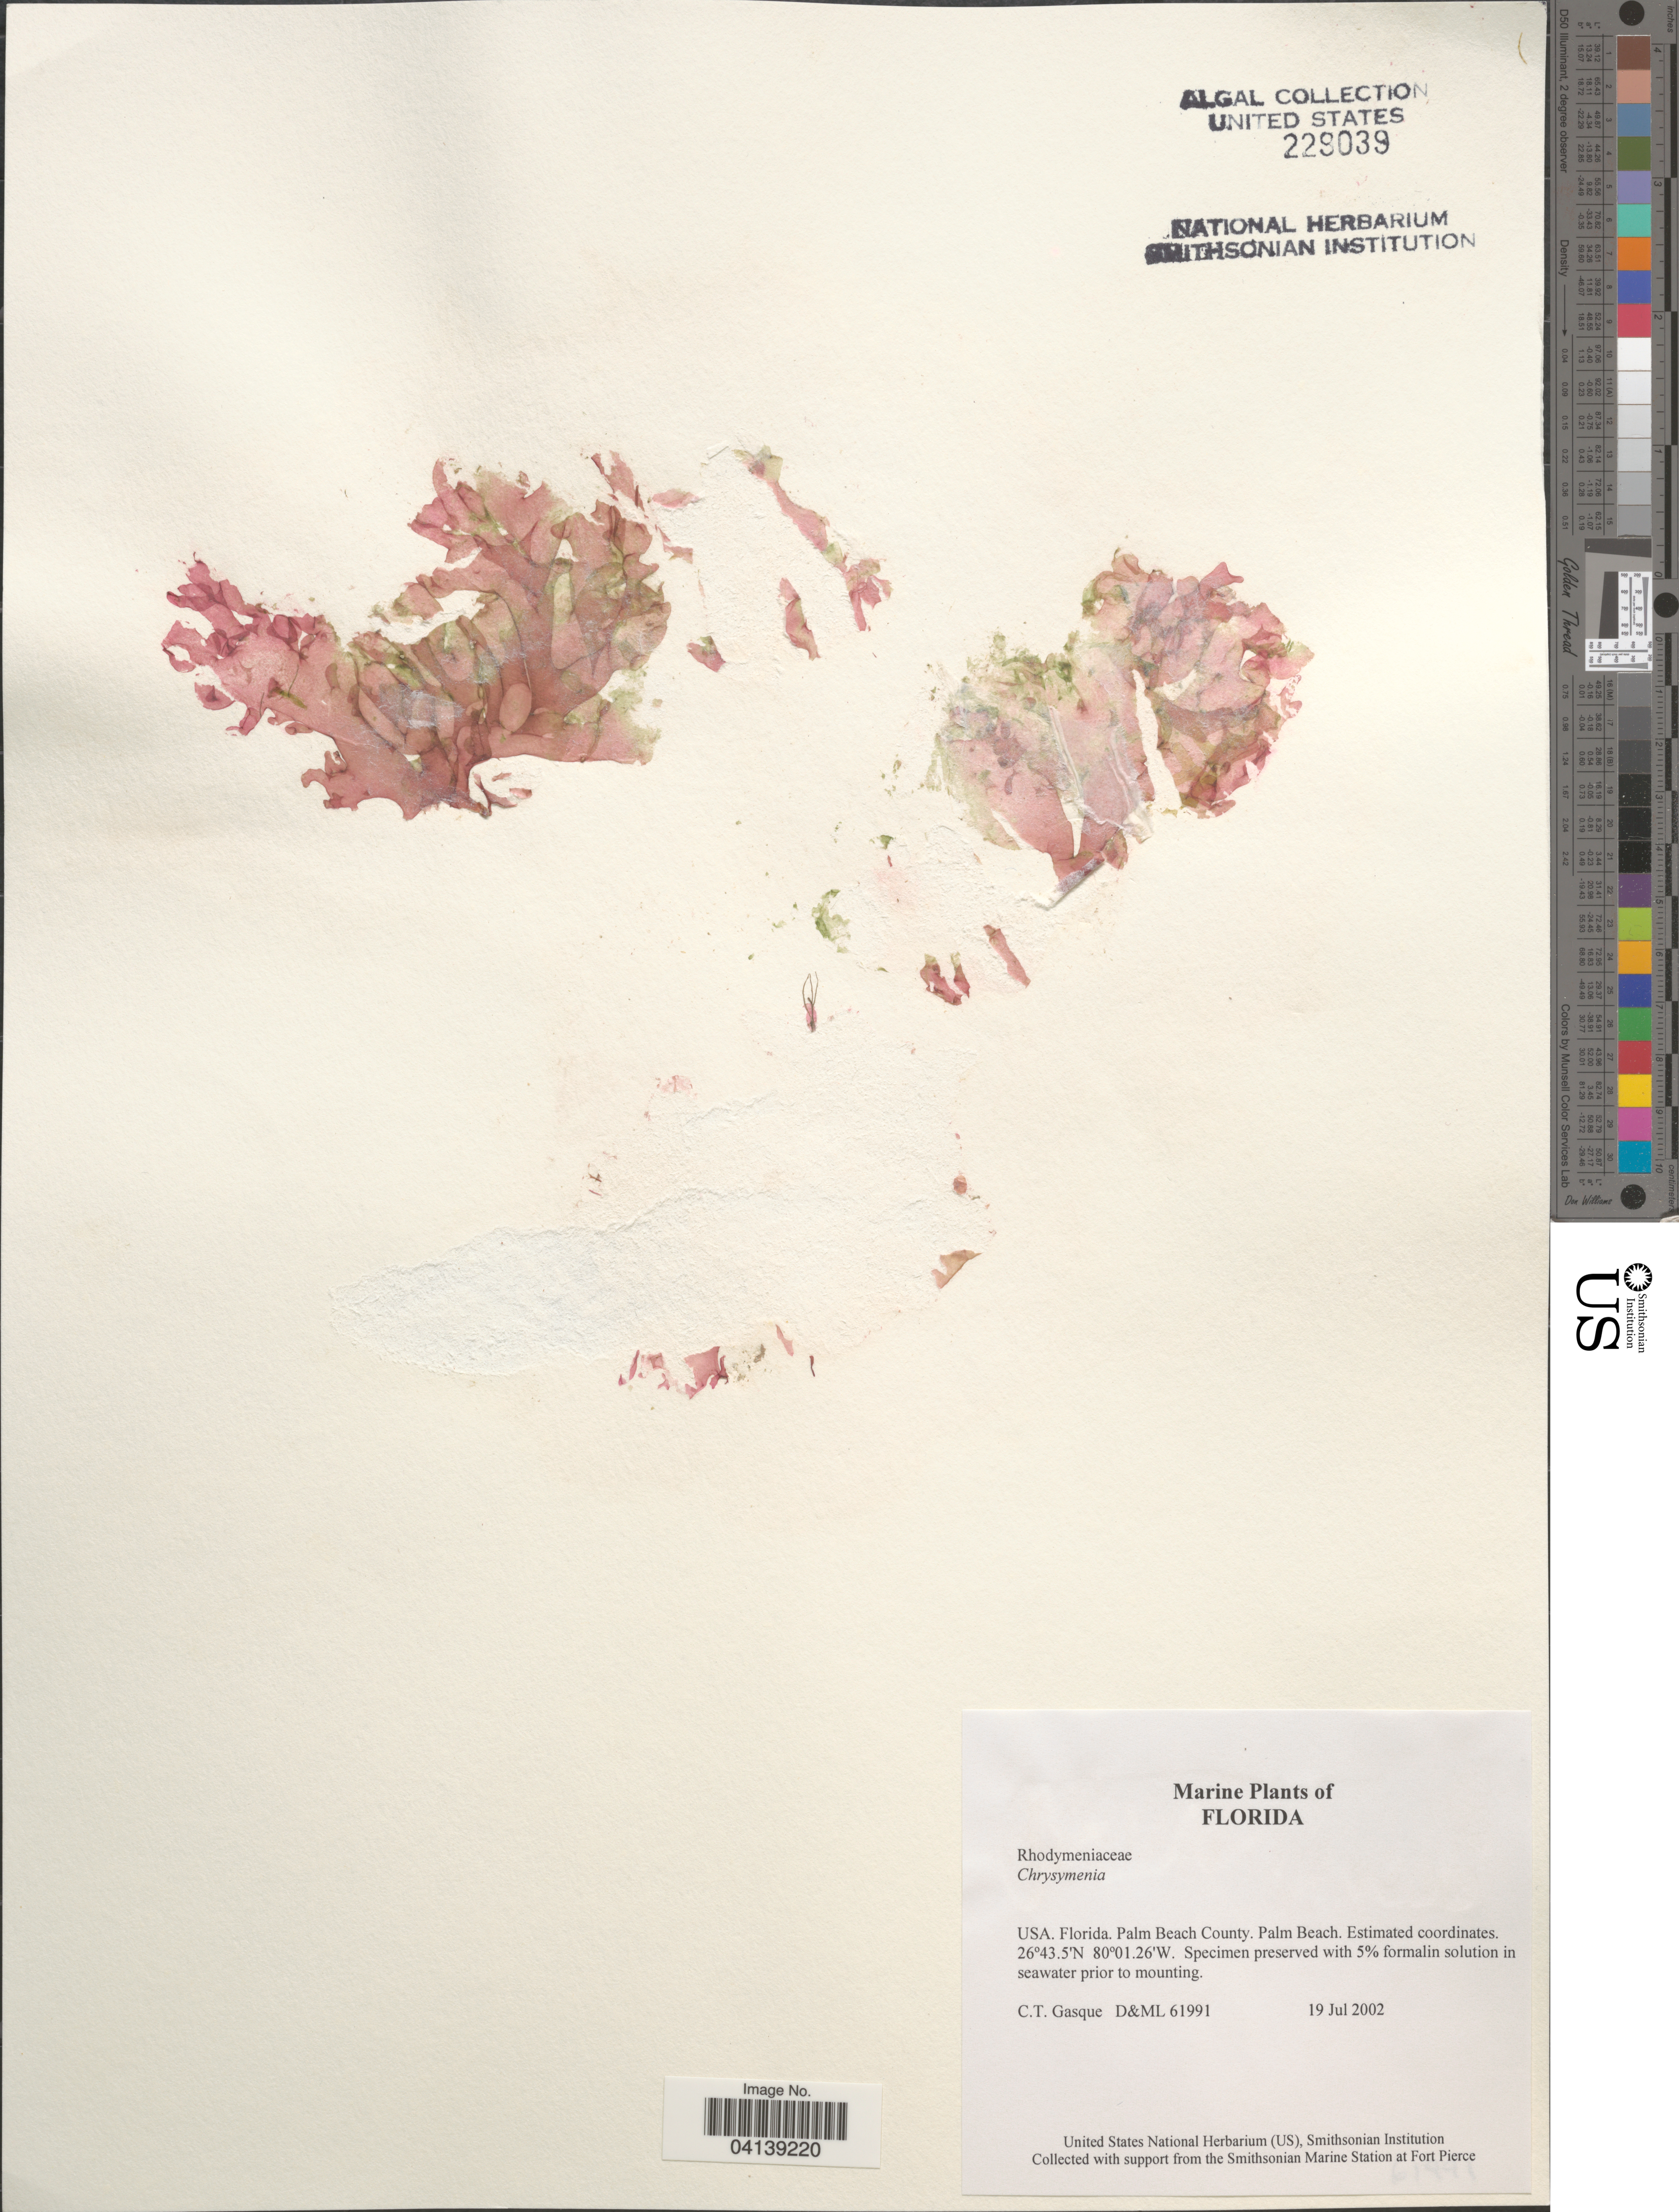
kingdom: Plantae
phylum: Rhodophyta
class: Florideophyceae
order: Rhodymeniales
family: Rhodymeniaceae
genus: Chrysymenia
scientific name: Chrysymenia sp.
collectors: C. Gasque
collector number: D&ML61991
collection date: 2002-07-19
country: United States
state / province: Florida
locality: Palm Beach County. Palm Beach.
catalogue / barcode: US 229039